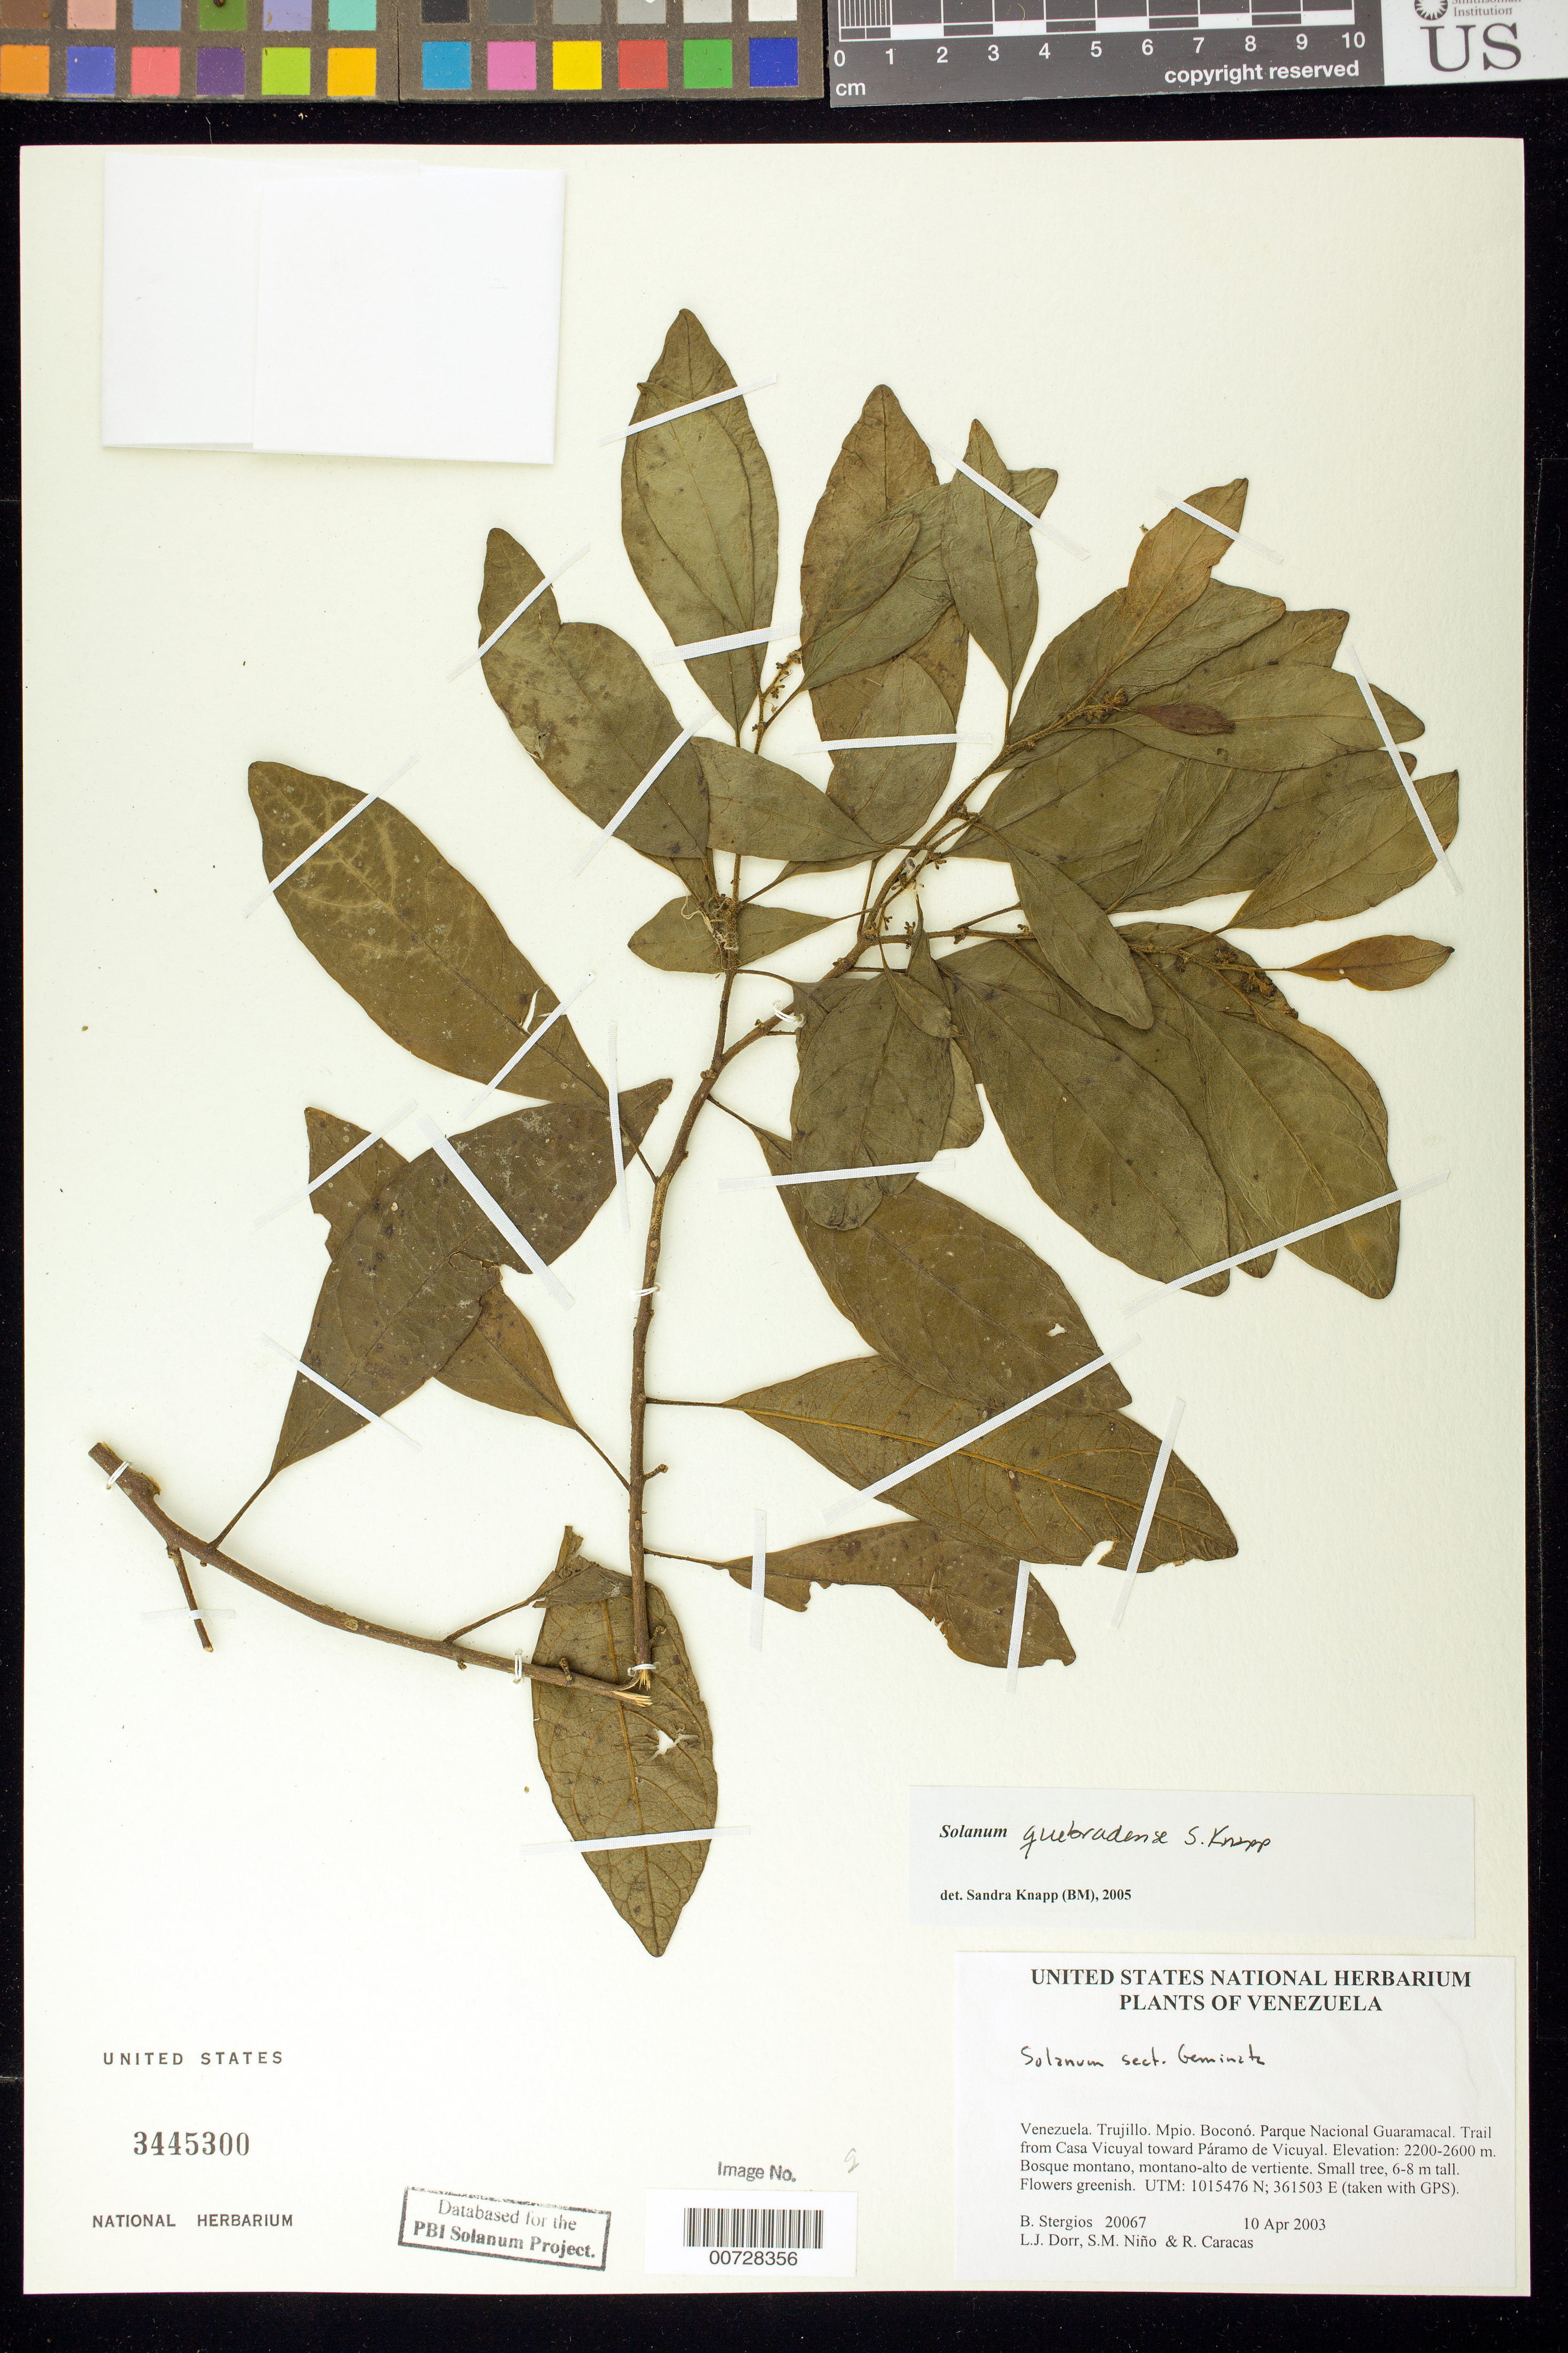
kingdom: Plantae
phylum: Tracheophyta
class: Magnoliopsida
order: Solanales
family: Solanaceae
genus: Solanum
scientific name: Solanum quebradense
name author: S. Knapp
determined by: Knapp, S. D.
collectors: B. G. Stergios, L. J. Dorr, S. M. Niño & R. Caracas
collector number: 20067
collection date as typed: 10 Apr 2003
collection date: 2003-04-10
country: Venezuela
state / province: Trujillo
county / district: Boconó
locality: Parque Nacional Guaramacal. Trail from Casa Vicuyal toward Páramo de Vicuyal.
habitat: Bosque montano, montano-alto de vertiente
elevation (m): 2200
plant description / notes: BM, MO, NY, PORT, US, VEN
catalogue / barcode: US 3445300